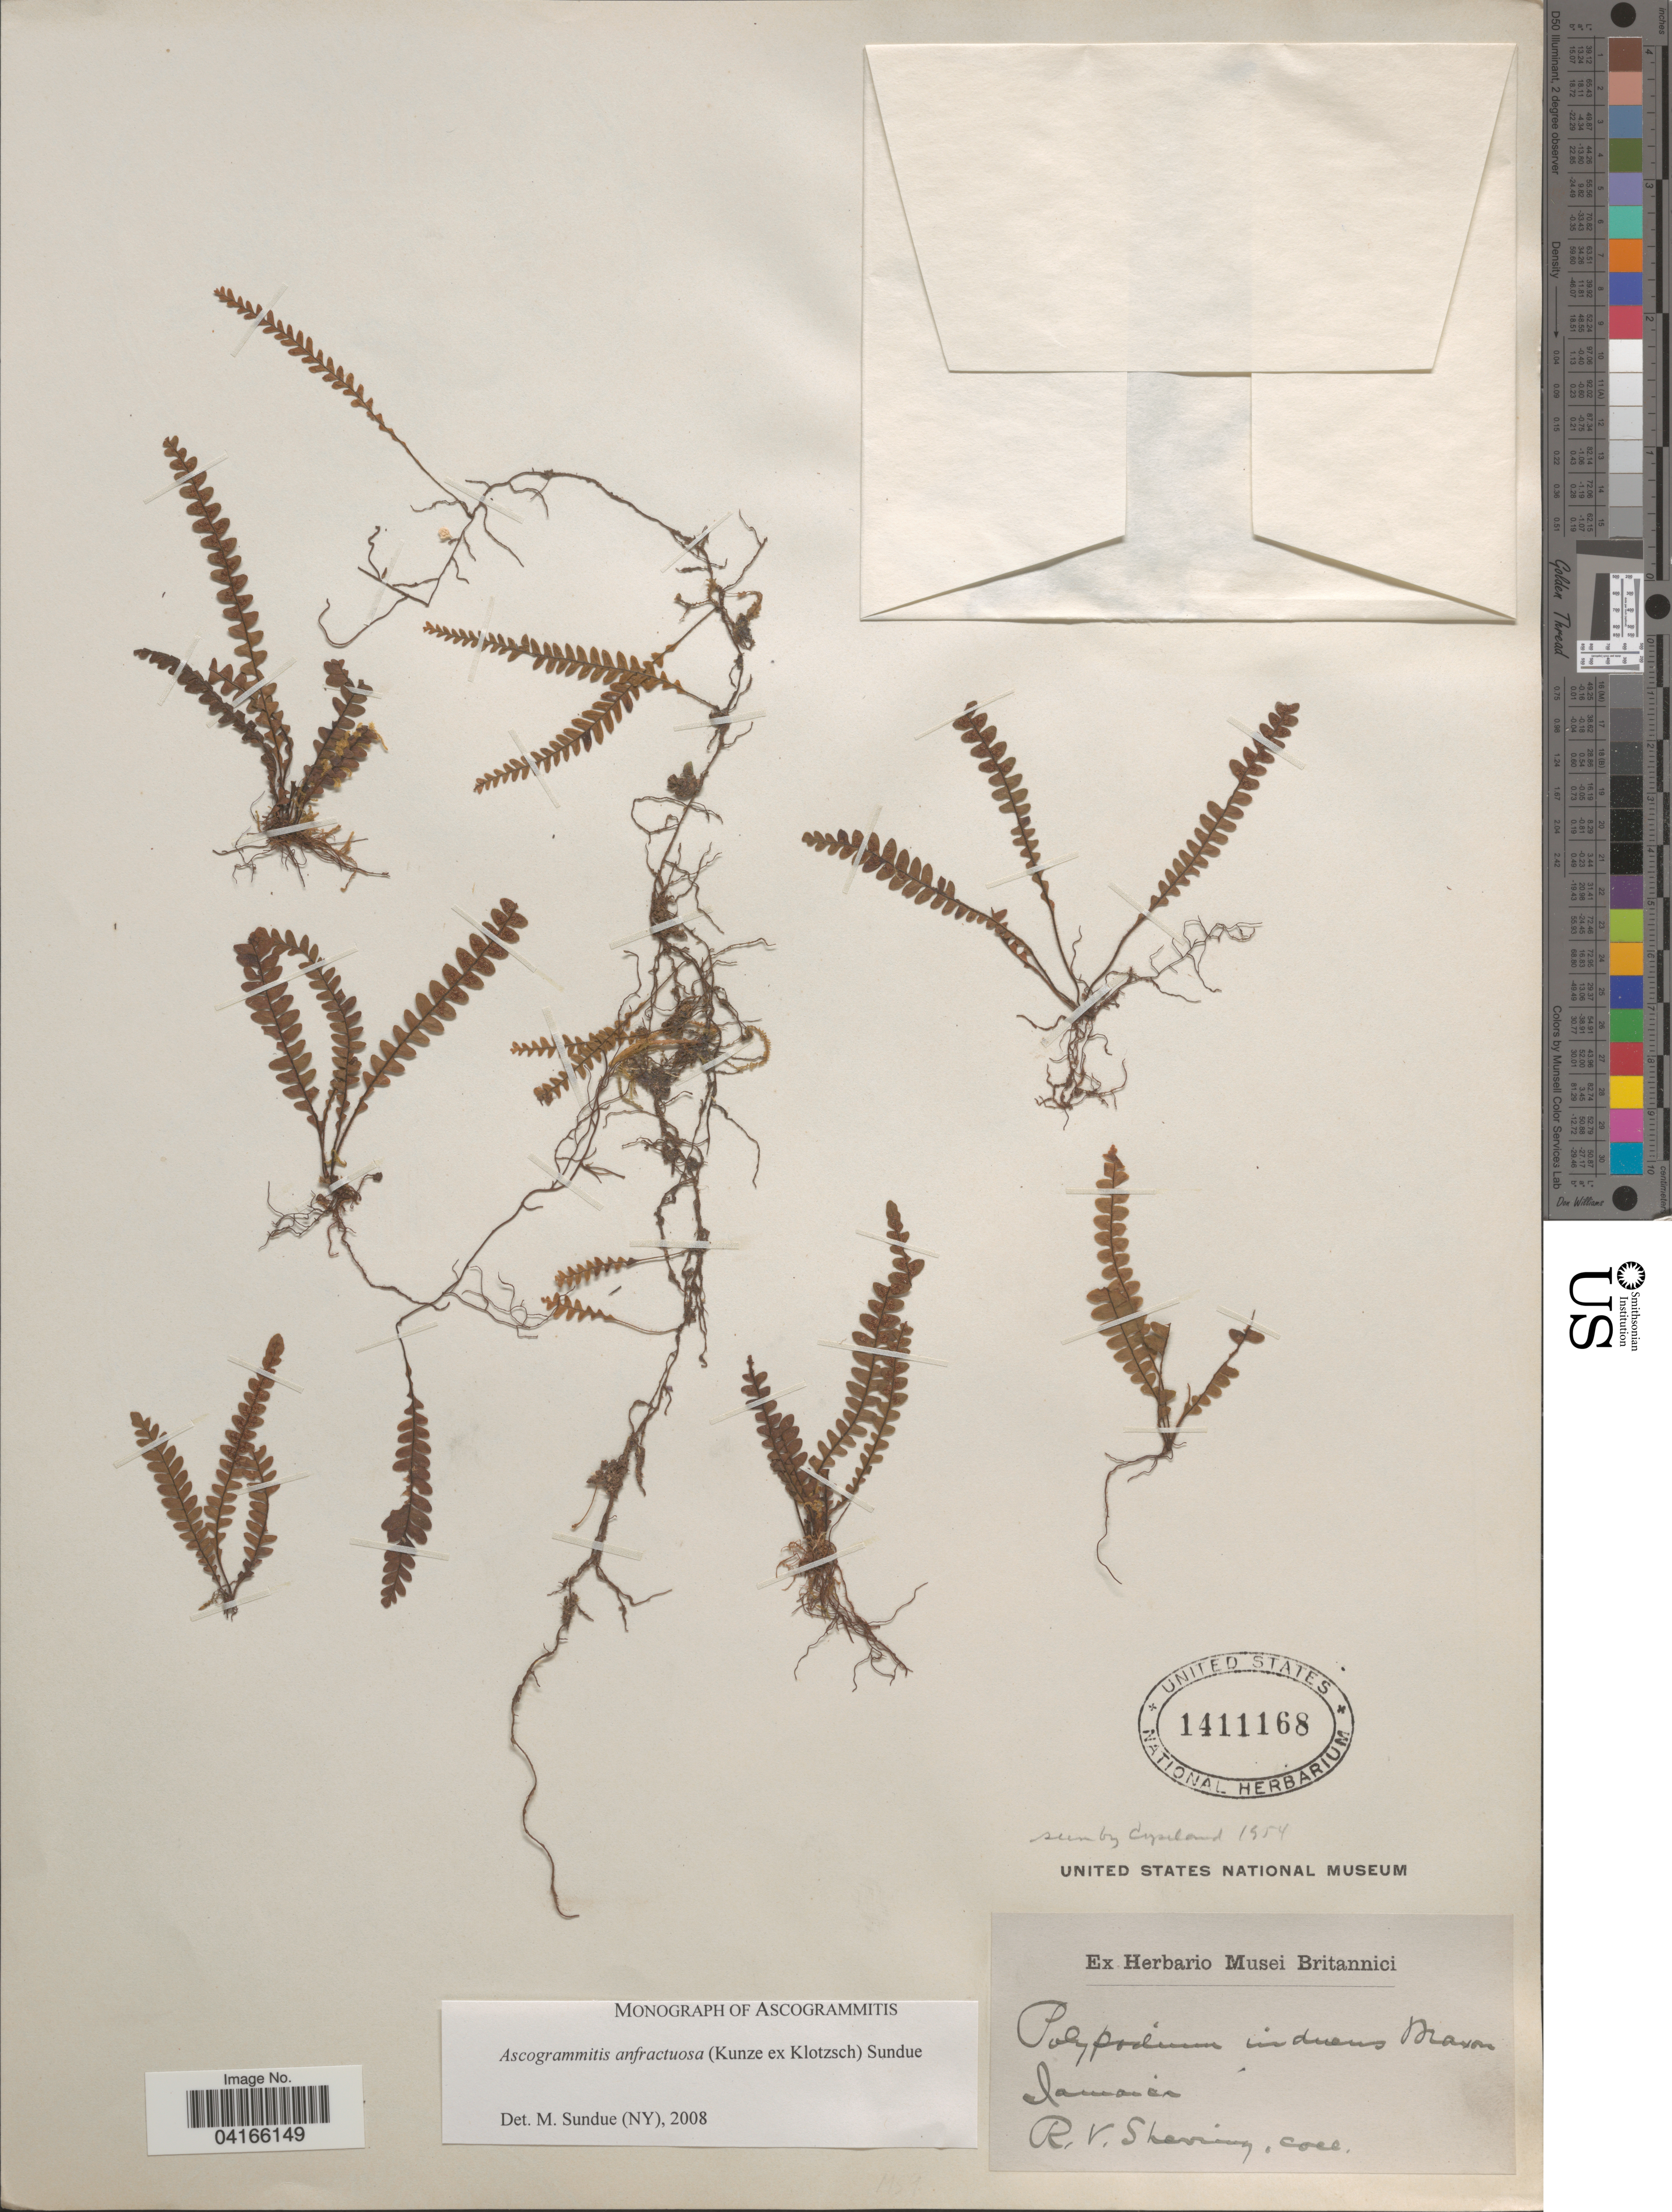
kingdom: Plantae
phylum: Tracheophyta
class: Polypodiopsida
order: Polypodiales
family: Polypodiaceae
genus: Ascogrammitis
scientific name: Ascogrammitis anfractuosa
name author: (Kunze ex Klotzsch) Sundue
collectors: R. Sherring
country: Jamaica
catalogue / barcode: US 1411168